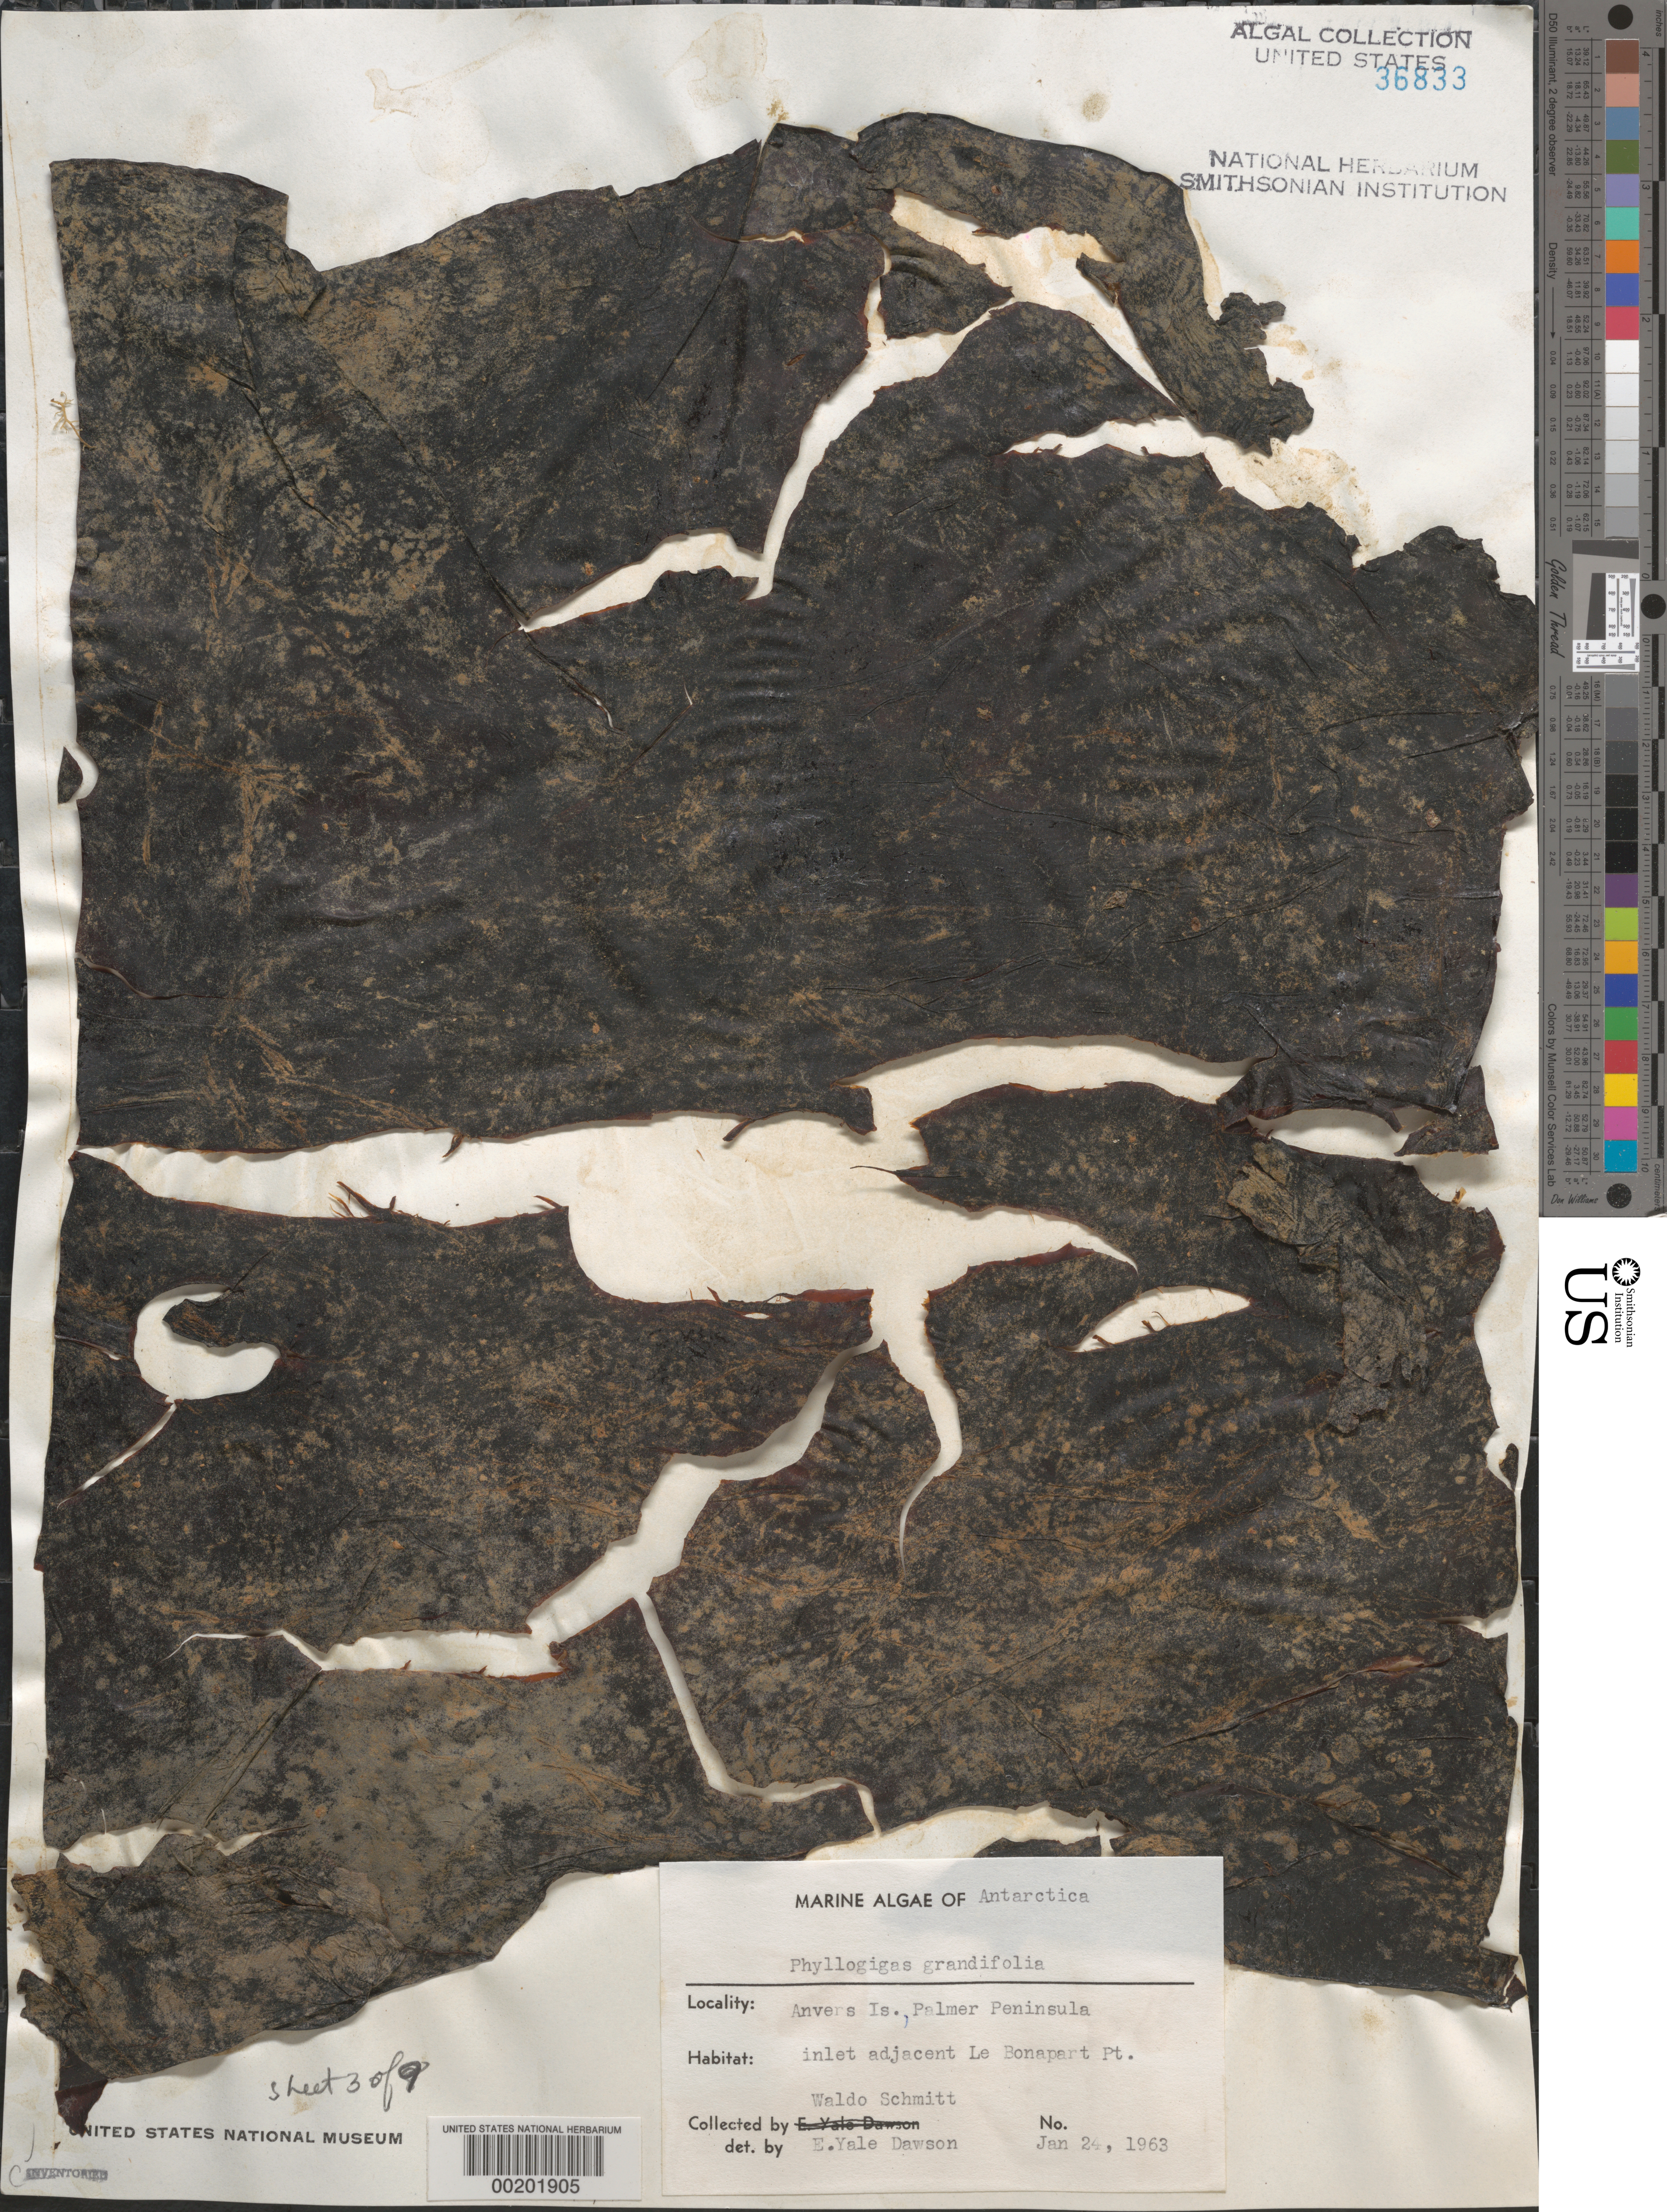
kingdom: Chromista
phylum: Ochrophyta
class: Phaeophyceae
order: Desmarestiales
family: Desmarestiaceae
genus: Himantothallus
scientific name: Himantothallus grandifolius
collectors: W. L. Schmitt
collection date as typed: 24 Jan 1963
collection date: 1963-01-24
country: Antarctica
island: Anvers Island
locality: Inlet adjacent to Le Bonaparte Point, Antarctic Peninsula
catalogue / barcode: US 36833